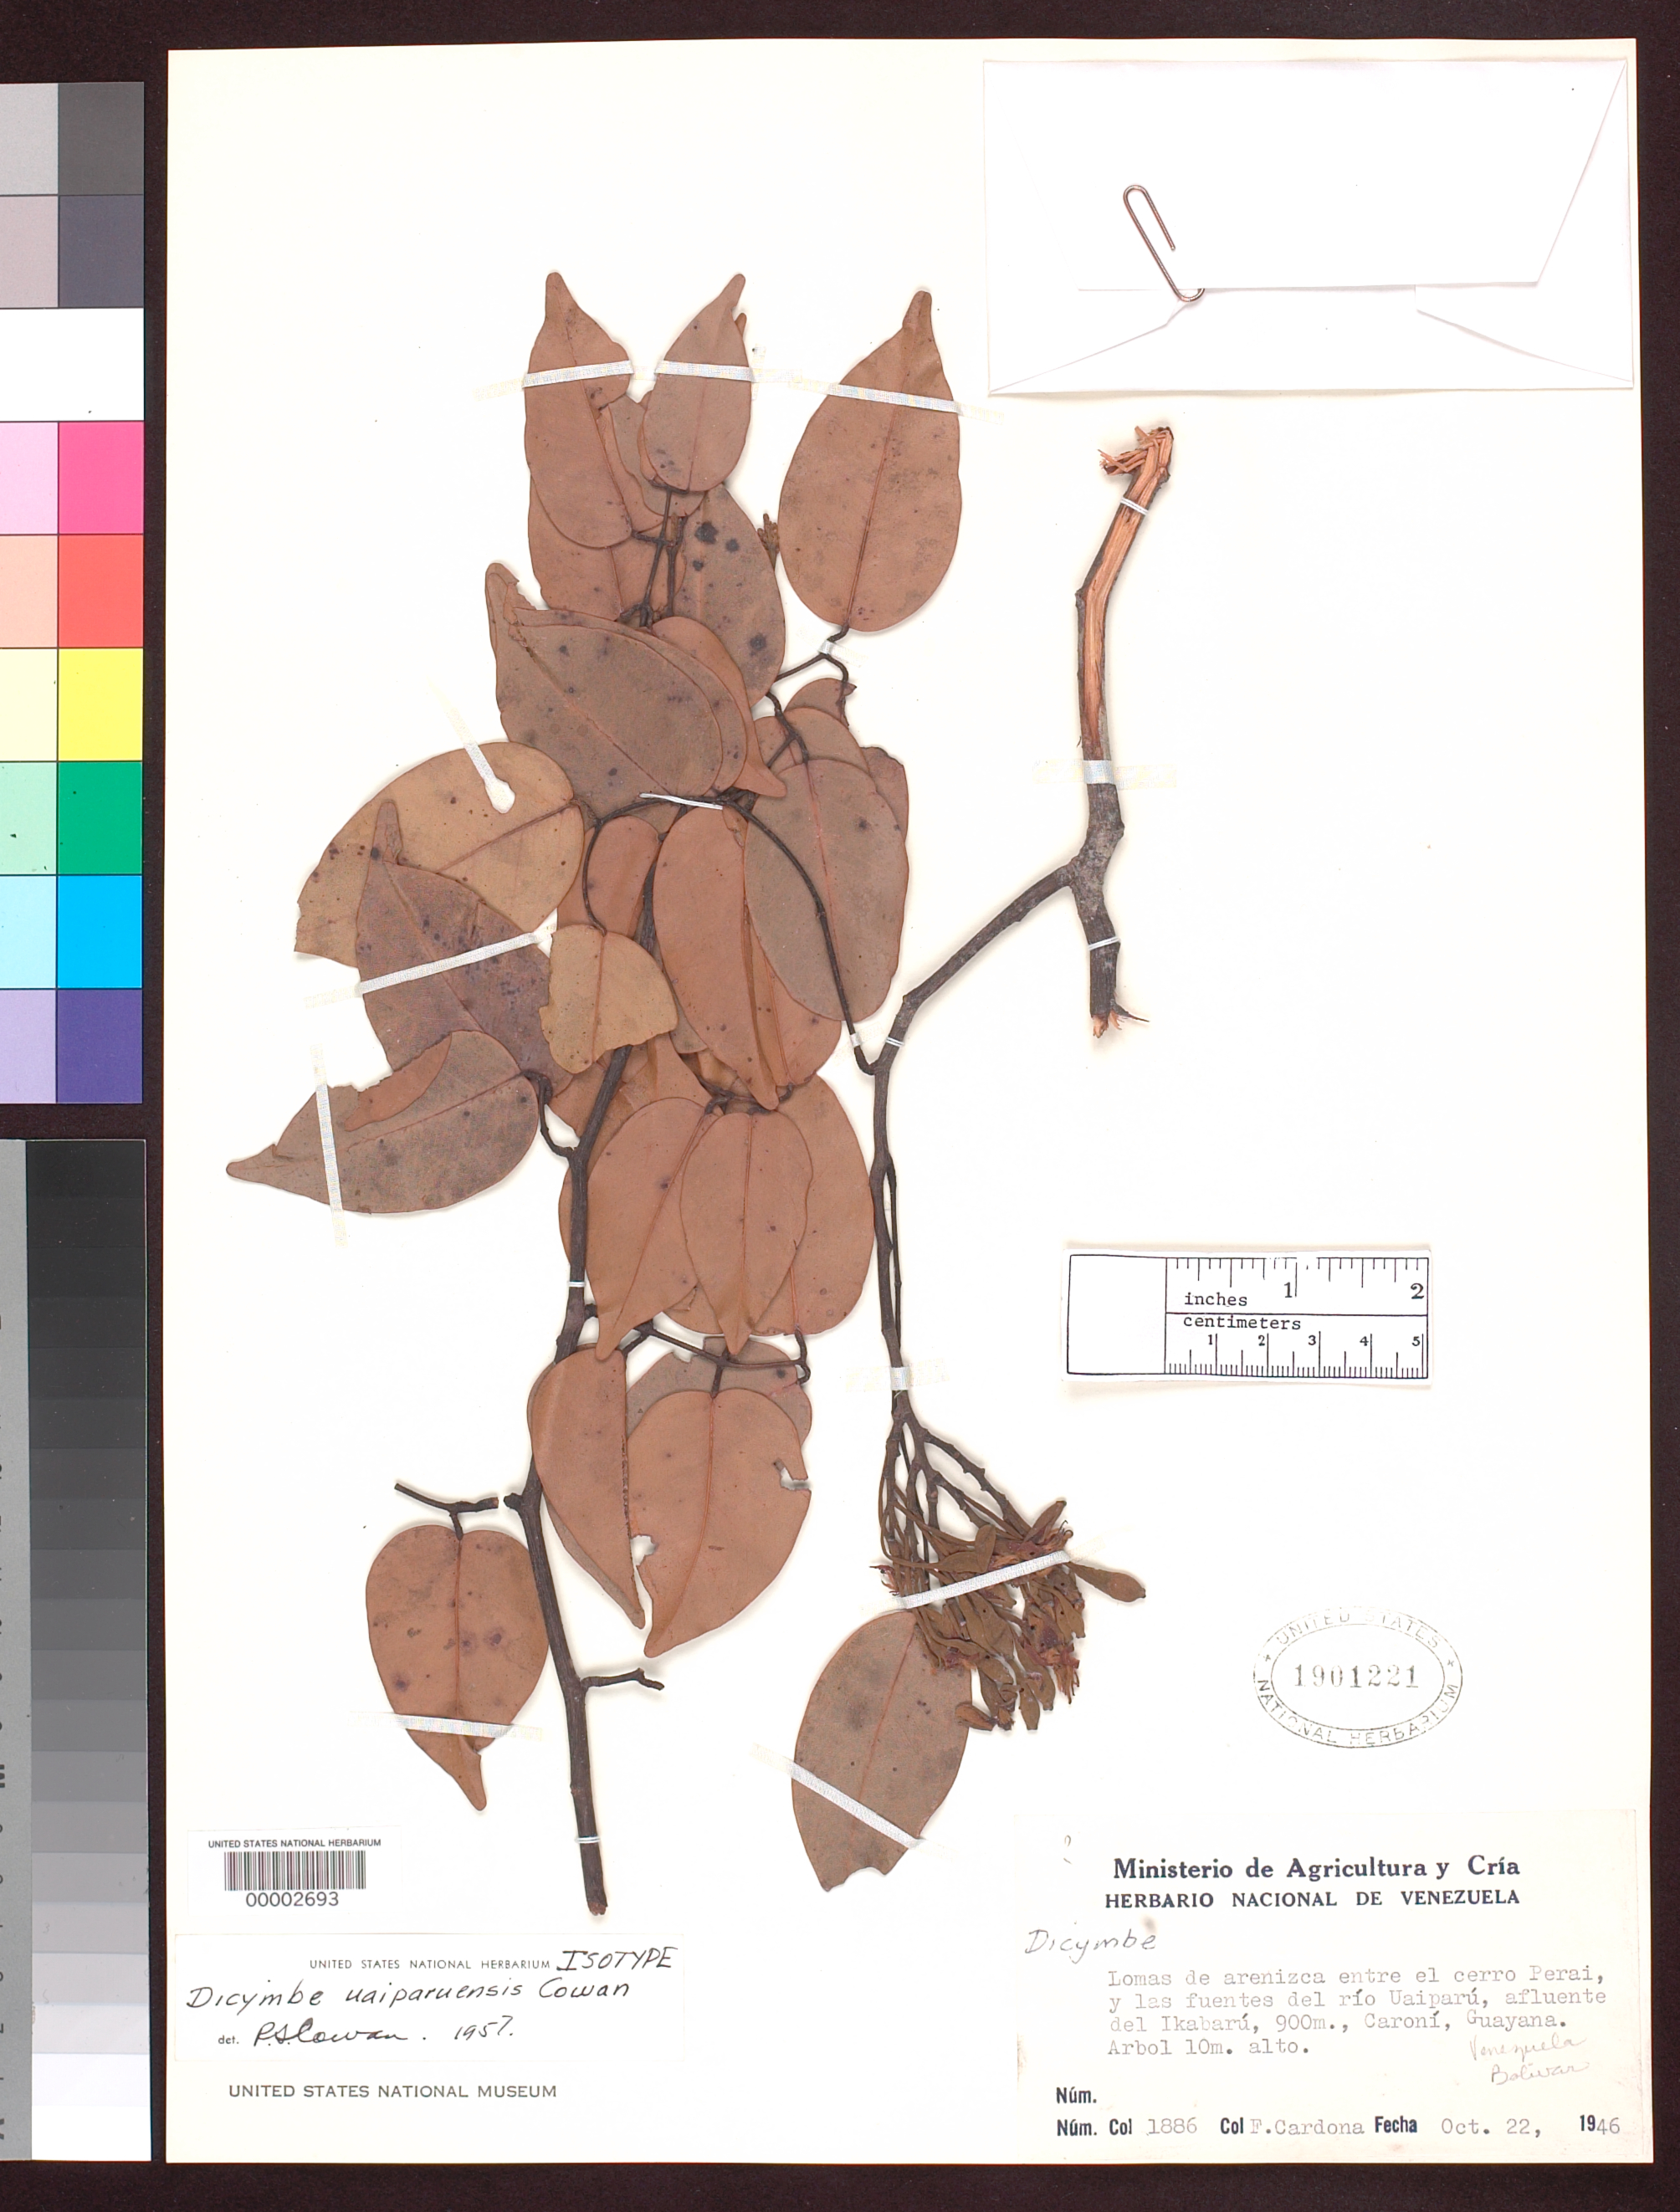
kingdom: Plantae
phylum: Tracheophyta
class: Magnoliopsida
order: Fabales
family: Fabaceae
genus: Dicymbe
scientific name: Dicymbe uaiparuensis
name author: R.S. Cowan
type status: Isotype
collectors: F. Cardona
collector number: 1886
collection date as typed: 22 Oct 1946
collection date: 1946-10-22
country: Venezuela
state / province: Bolivar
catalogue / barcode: US 1901221